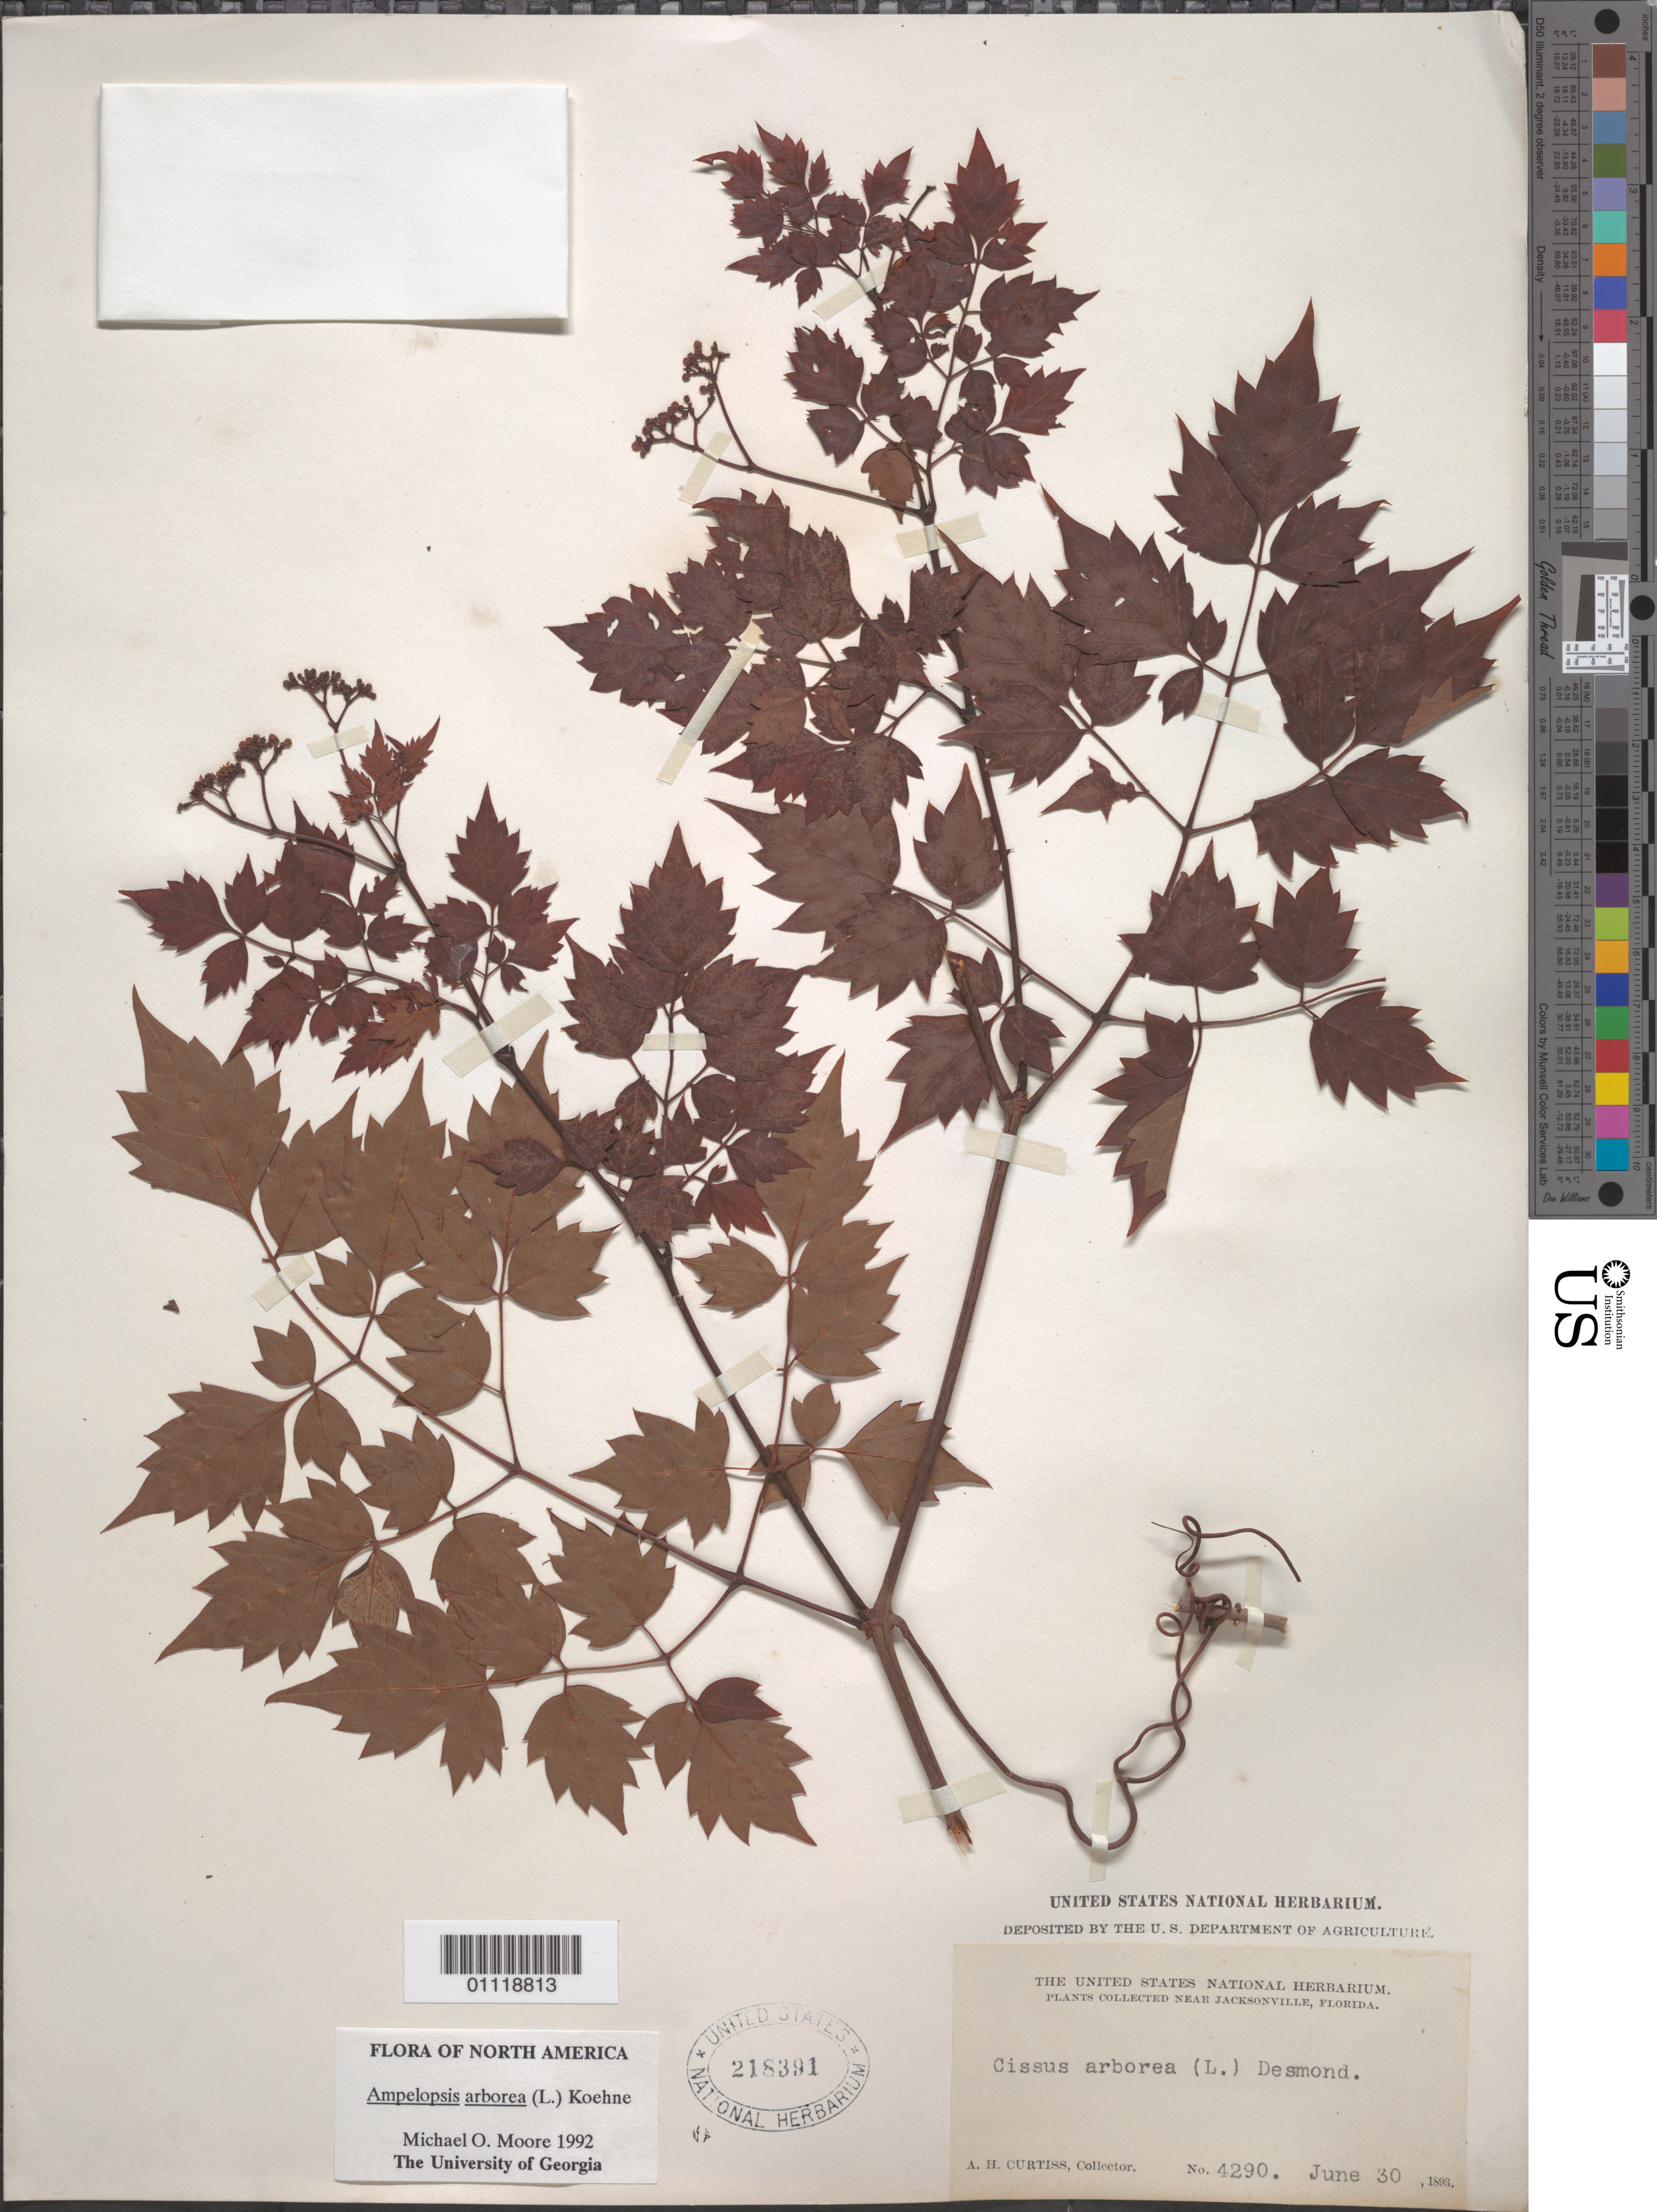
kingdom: Plantae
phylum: Tracheophyta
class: Magnoliopsida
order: Vitales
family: Vitaceae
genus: Ampelopsis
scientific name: Ampelopsis arborea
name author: (L.) Koehne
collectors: A. H. Curtiss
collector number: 4290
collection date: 1893-06-30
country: United States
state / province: Florida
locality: Near Jacksonville.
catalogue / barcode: US 218391